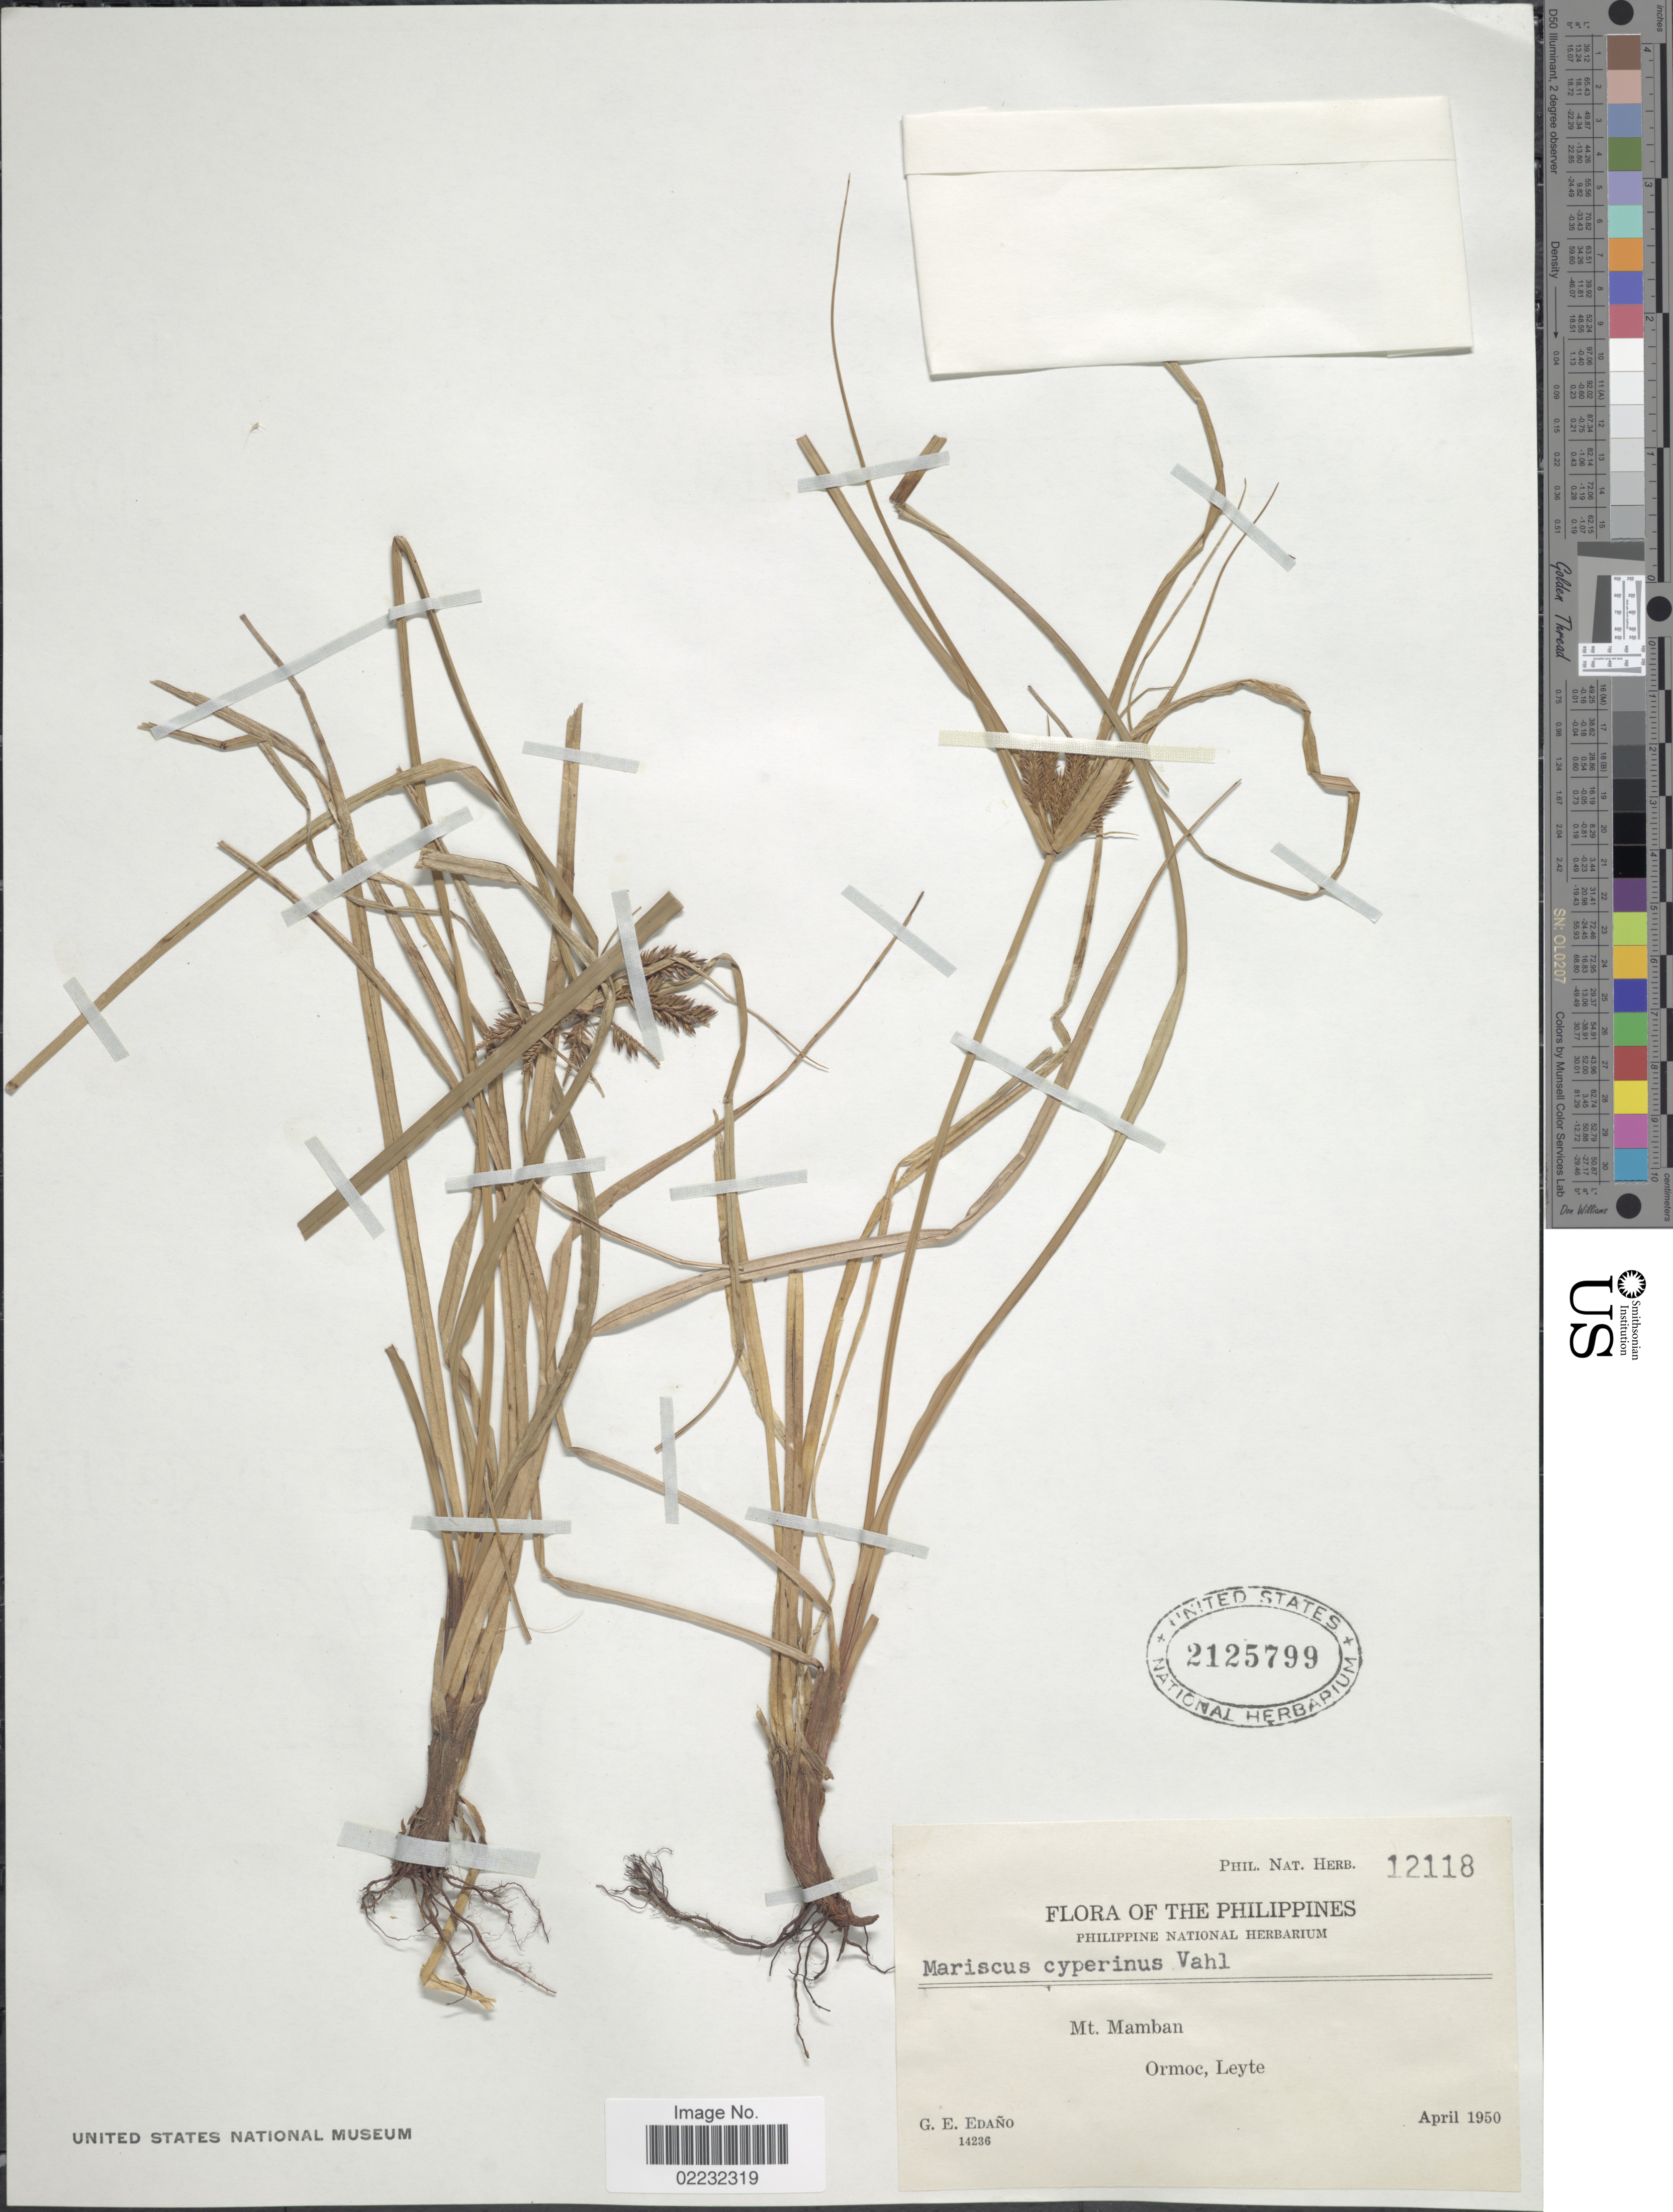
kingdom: Plantae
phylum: Tracheophyta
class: Liliopsida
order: Poales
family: Cyperaceae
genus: Cyperus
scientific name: Cyperus cyperinus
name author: (Retz.) Valck. Sur.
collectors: G. E. Edaño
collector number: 14236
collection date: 1950-04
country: Philippines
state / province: Eastern Visayas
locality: Mt. Mamban. Ormoc, Leyte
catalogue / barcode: US 2125799